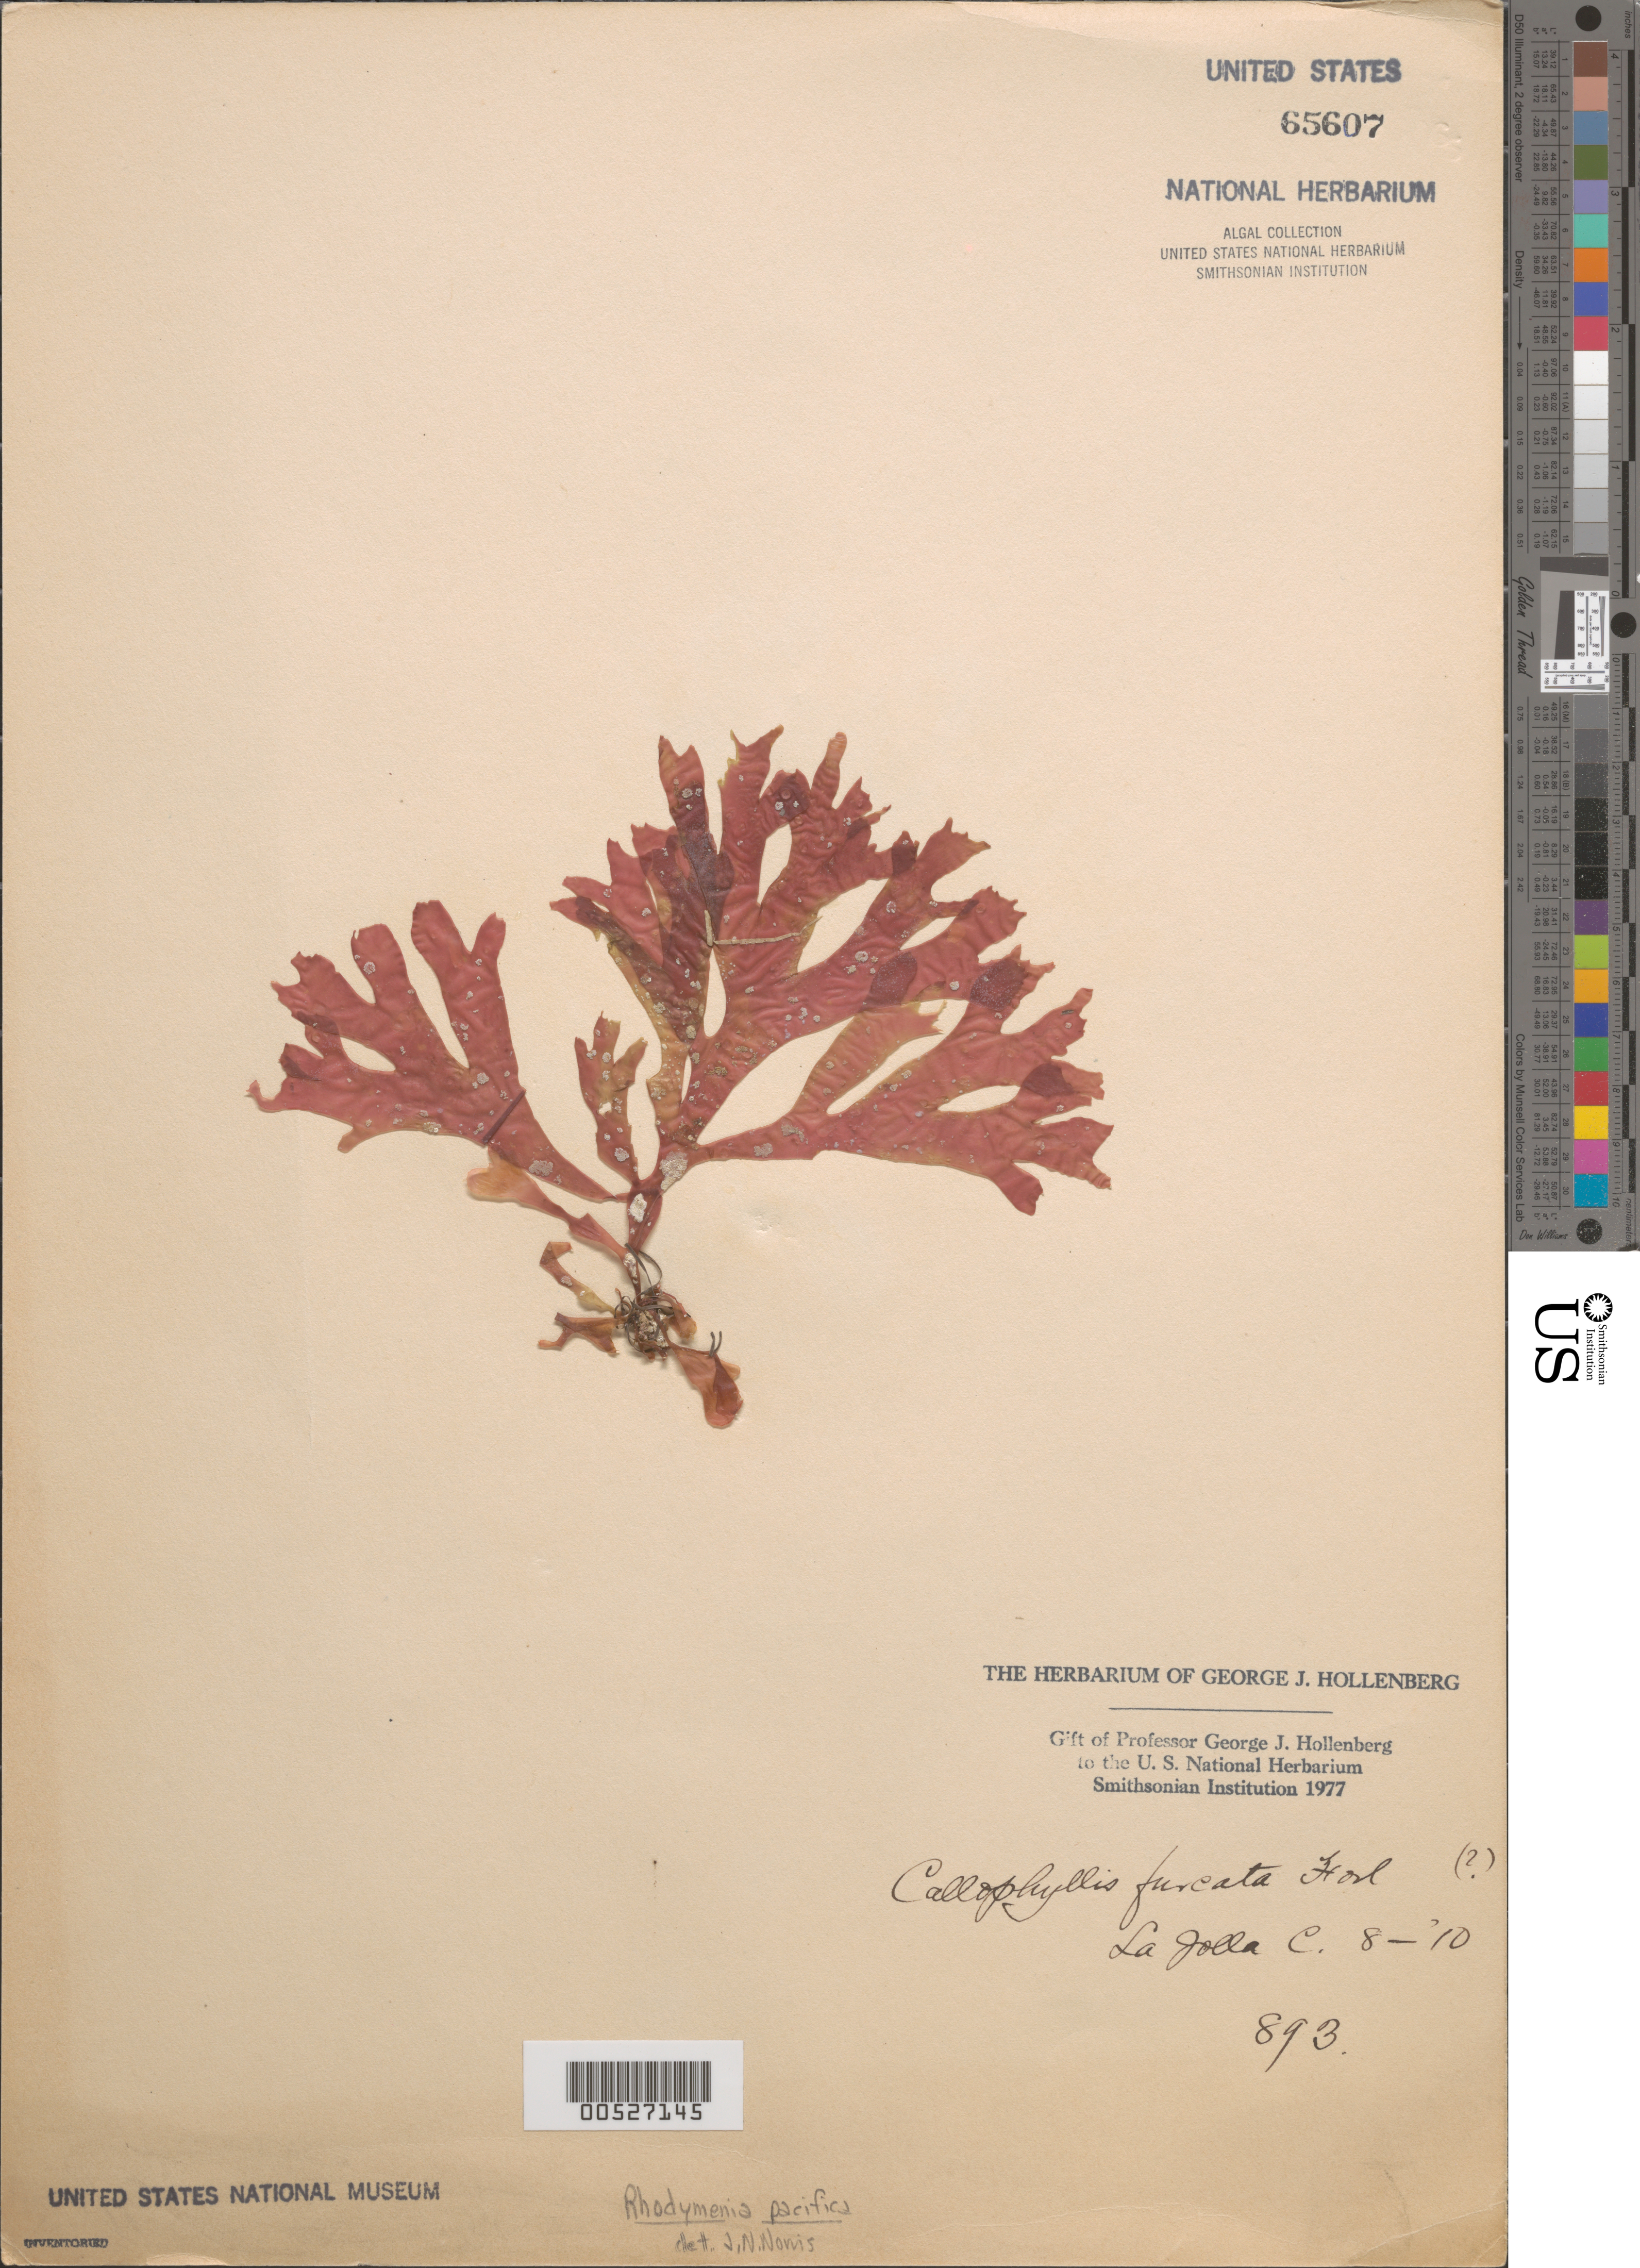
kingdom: Plantae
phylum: Rhodophyta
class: Florideophyceae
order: Rhodymeniales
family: Rhodymeniaceae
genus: Rhodymenia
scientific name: Rhodymenia pacifica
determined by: Norris, James N.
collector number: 893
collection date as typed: Aug 1910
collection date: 1910-08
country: United States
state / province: California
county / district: San Diego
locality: La Jolla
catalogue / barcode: US 65607